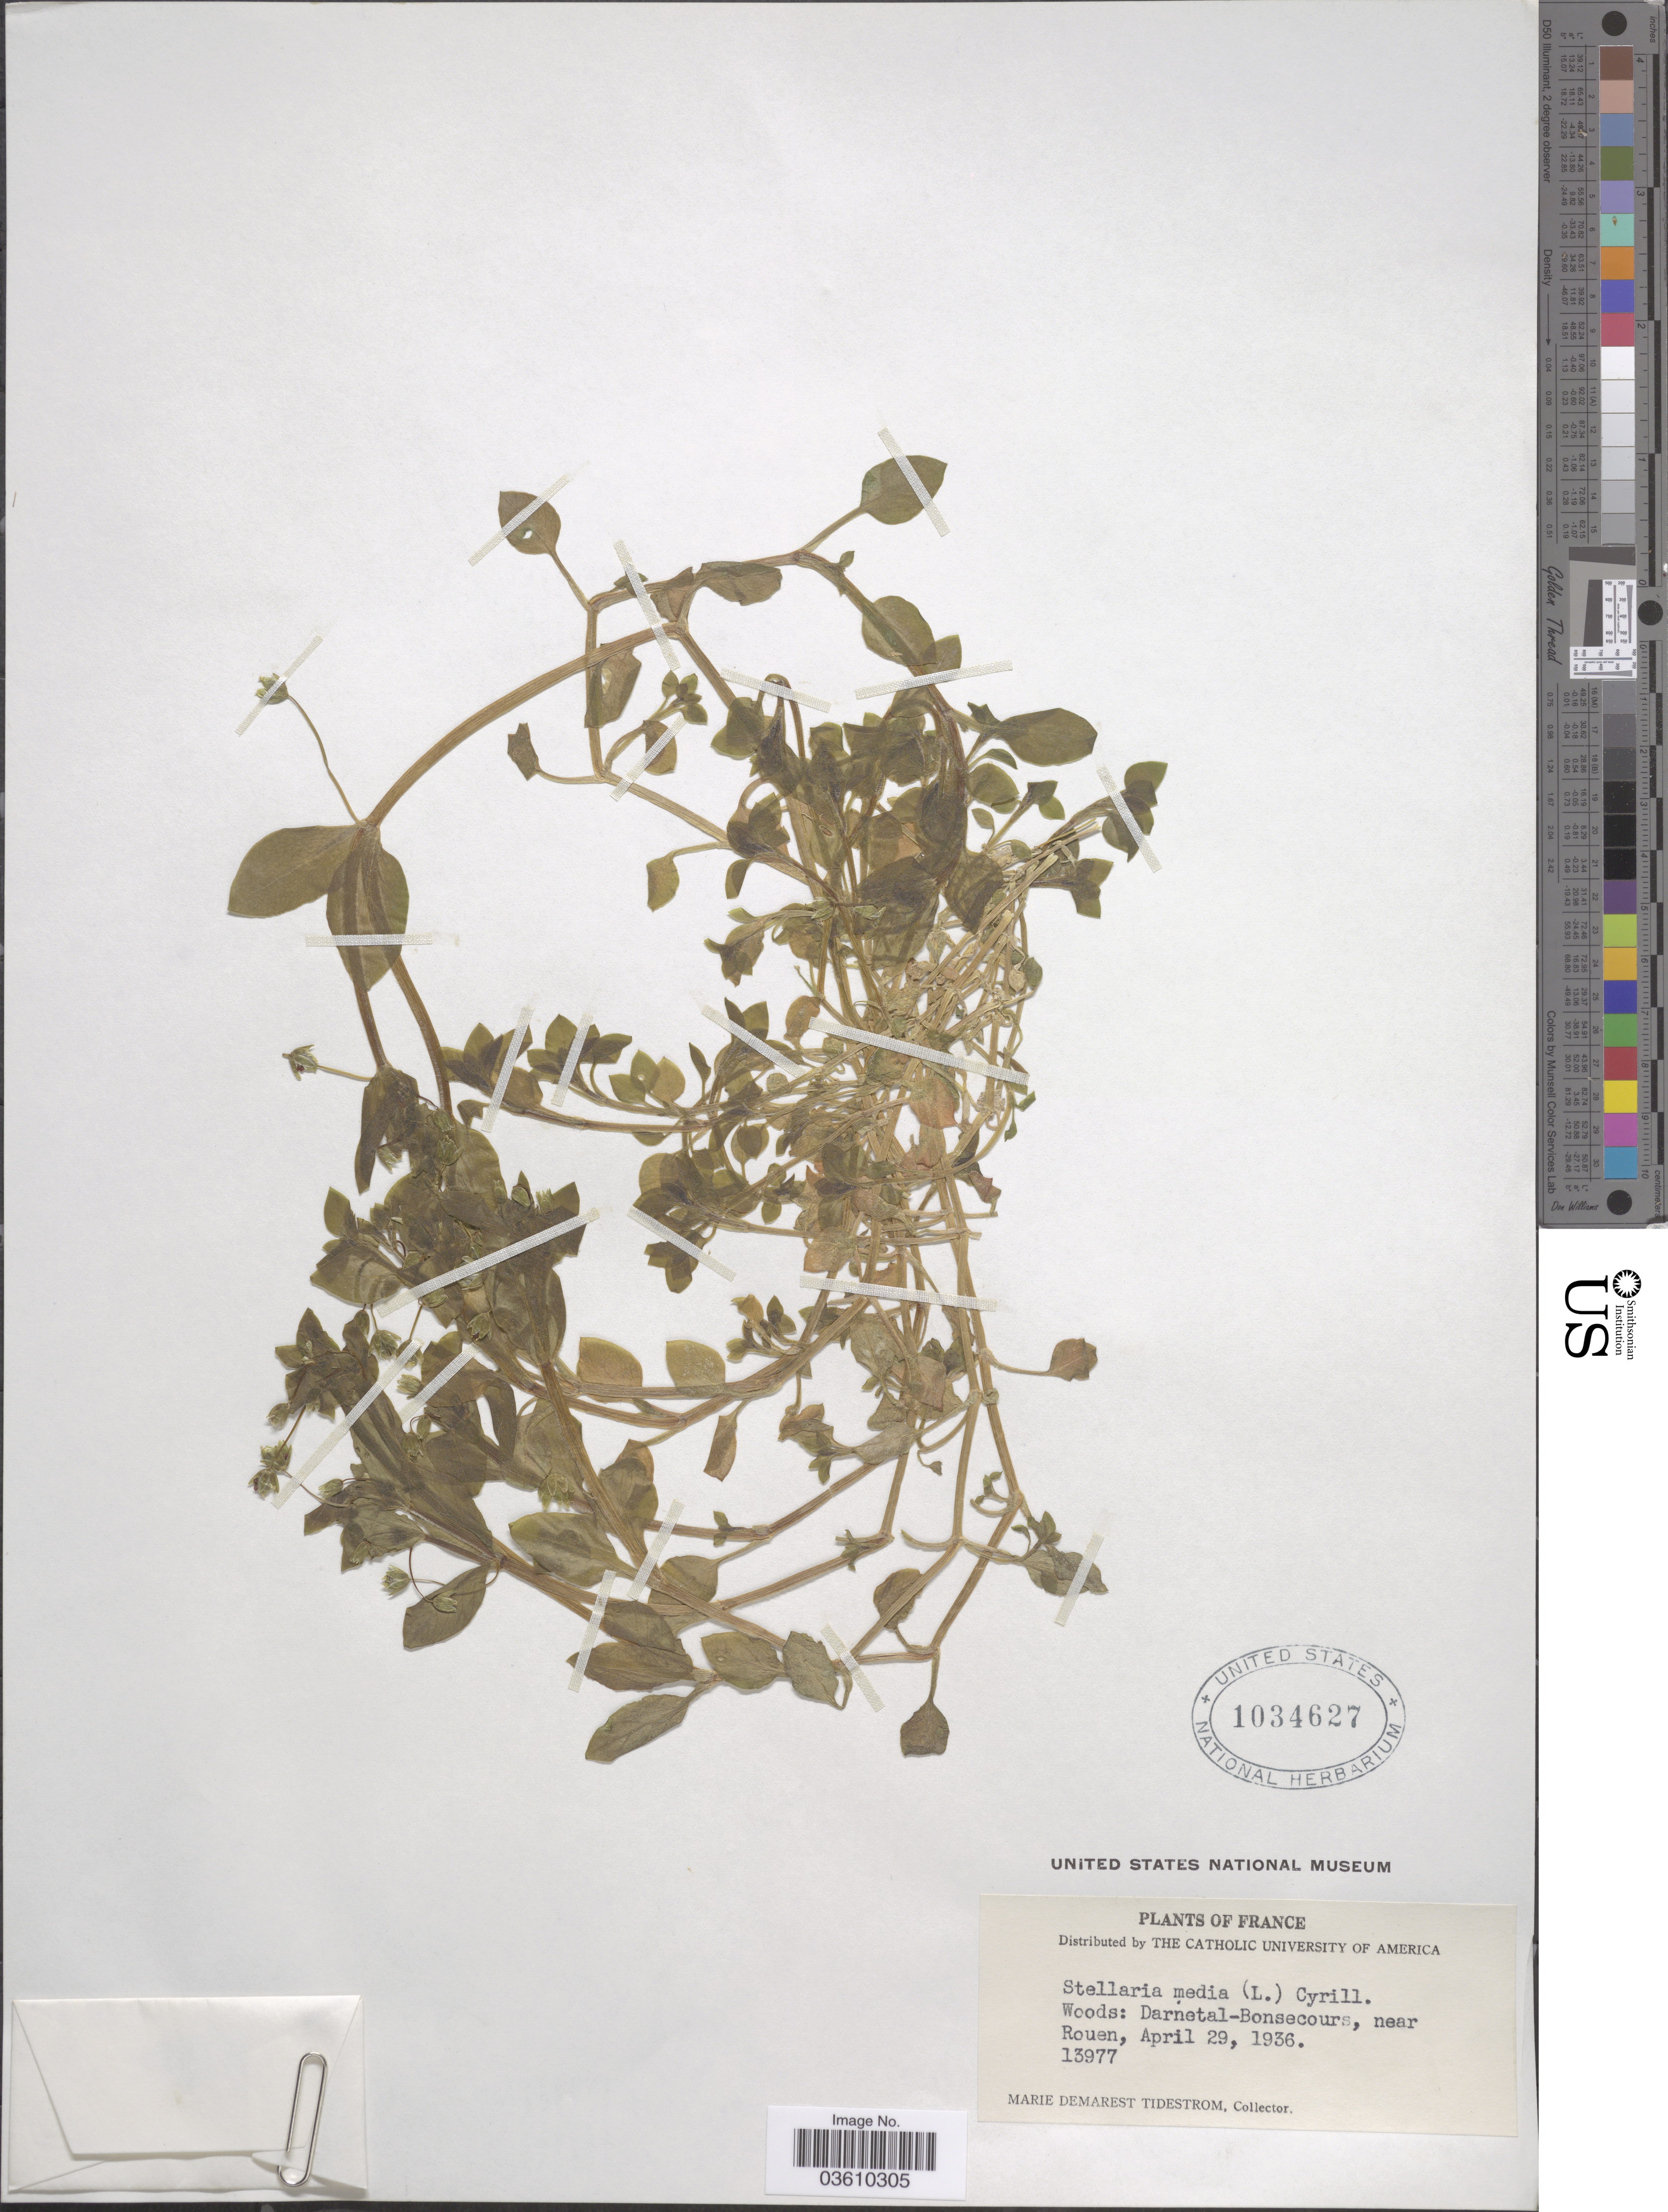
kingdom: Plantae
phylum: Tracheophyta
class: Magnoliopsida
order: Caryophyllales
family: Caryophyllaceae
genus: Stellaria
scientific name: Stellaria media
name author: (L.) Vill.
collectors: M. Tidestrom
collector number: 13977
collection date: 1936-04-29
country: France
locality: Woods: Darnetal-Bonsecours, near Rouen.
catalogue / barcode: US 1034627